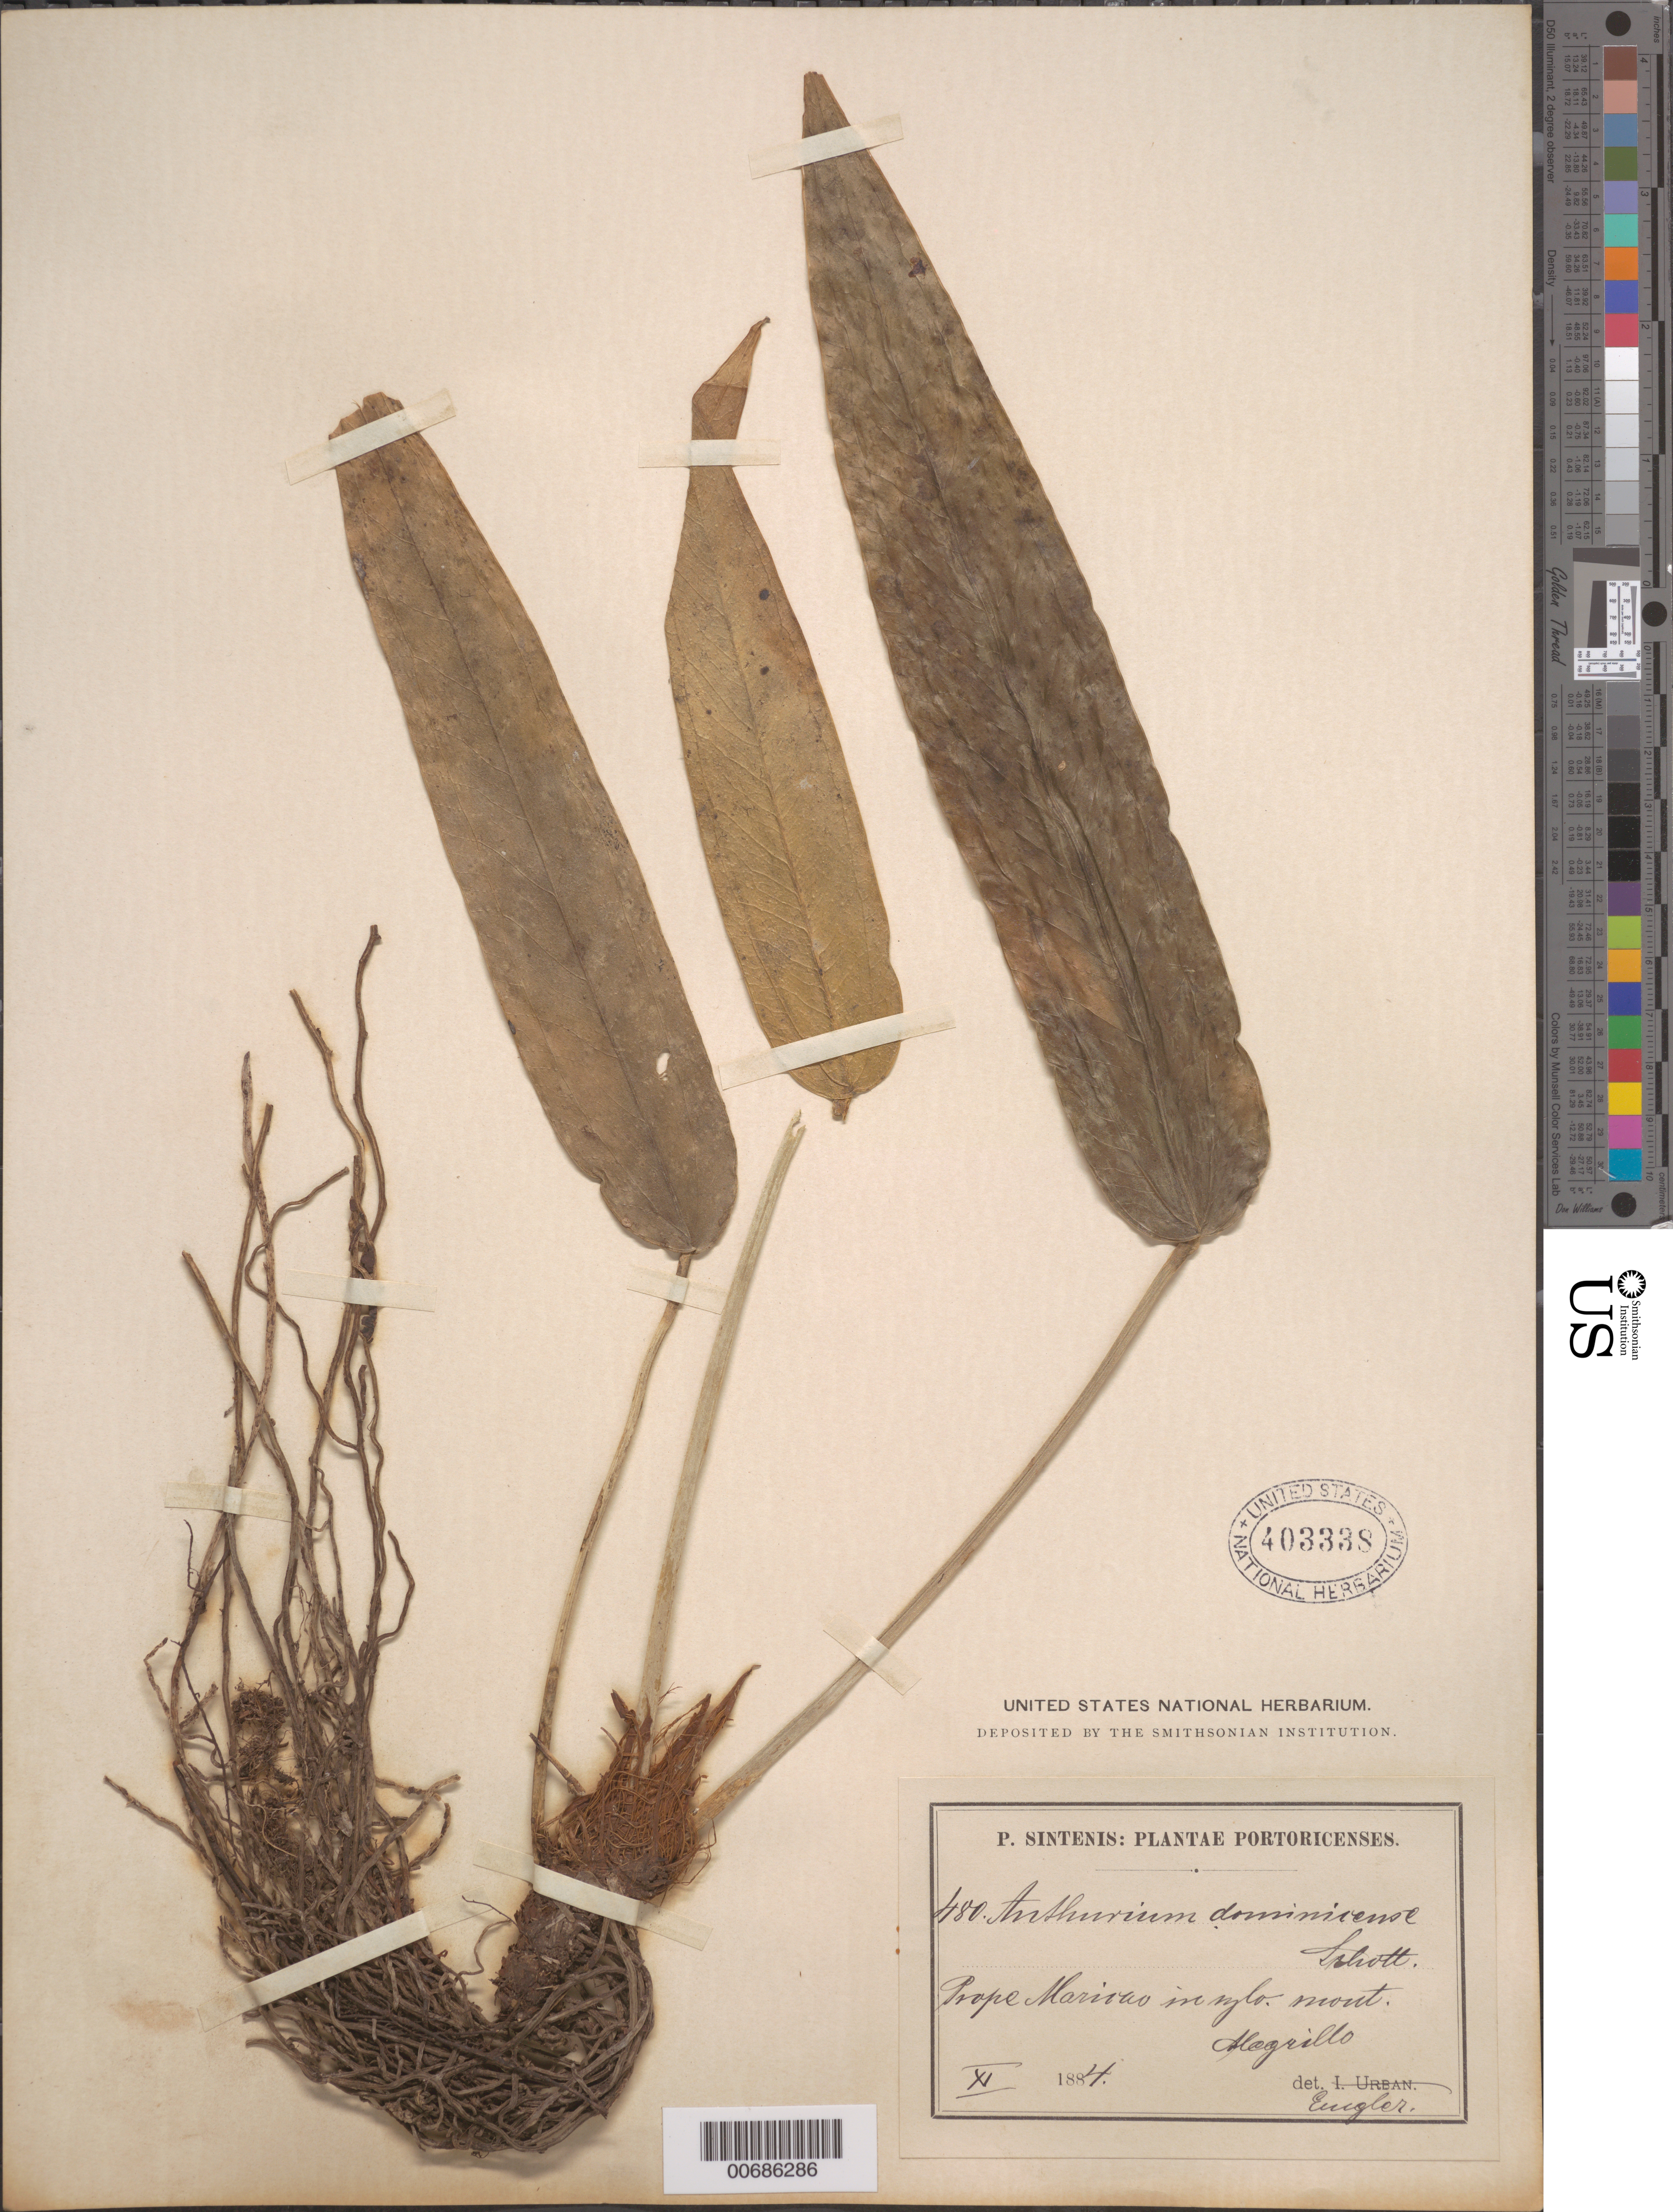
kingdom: Plantae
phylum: Tracheophyta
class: Liliopsida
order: Alismatales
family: Araceae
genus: Anthurium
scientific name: Anthurium dominicense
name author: Schott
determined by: Engler, H. G. A.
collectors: P. Sintenis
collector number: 480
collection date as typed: Nov 1884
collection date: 1884-11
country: Puerto Rico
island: Greater Antilles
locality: Prope Maricao in nylo mont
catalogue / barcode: US 403338